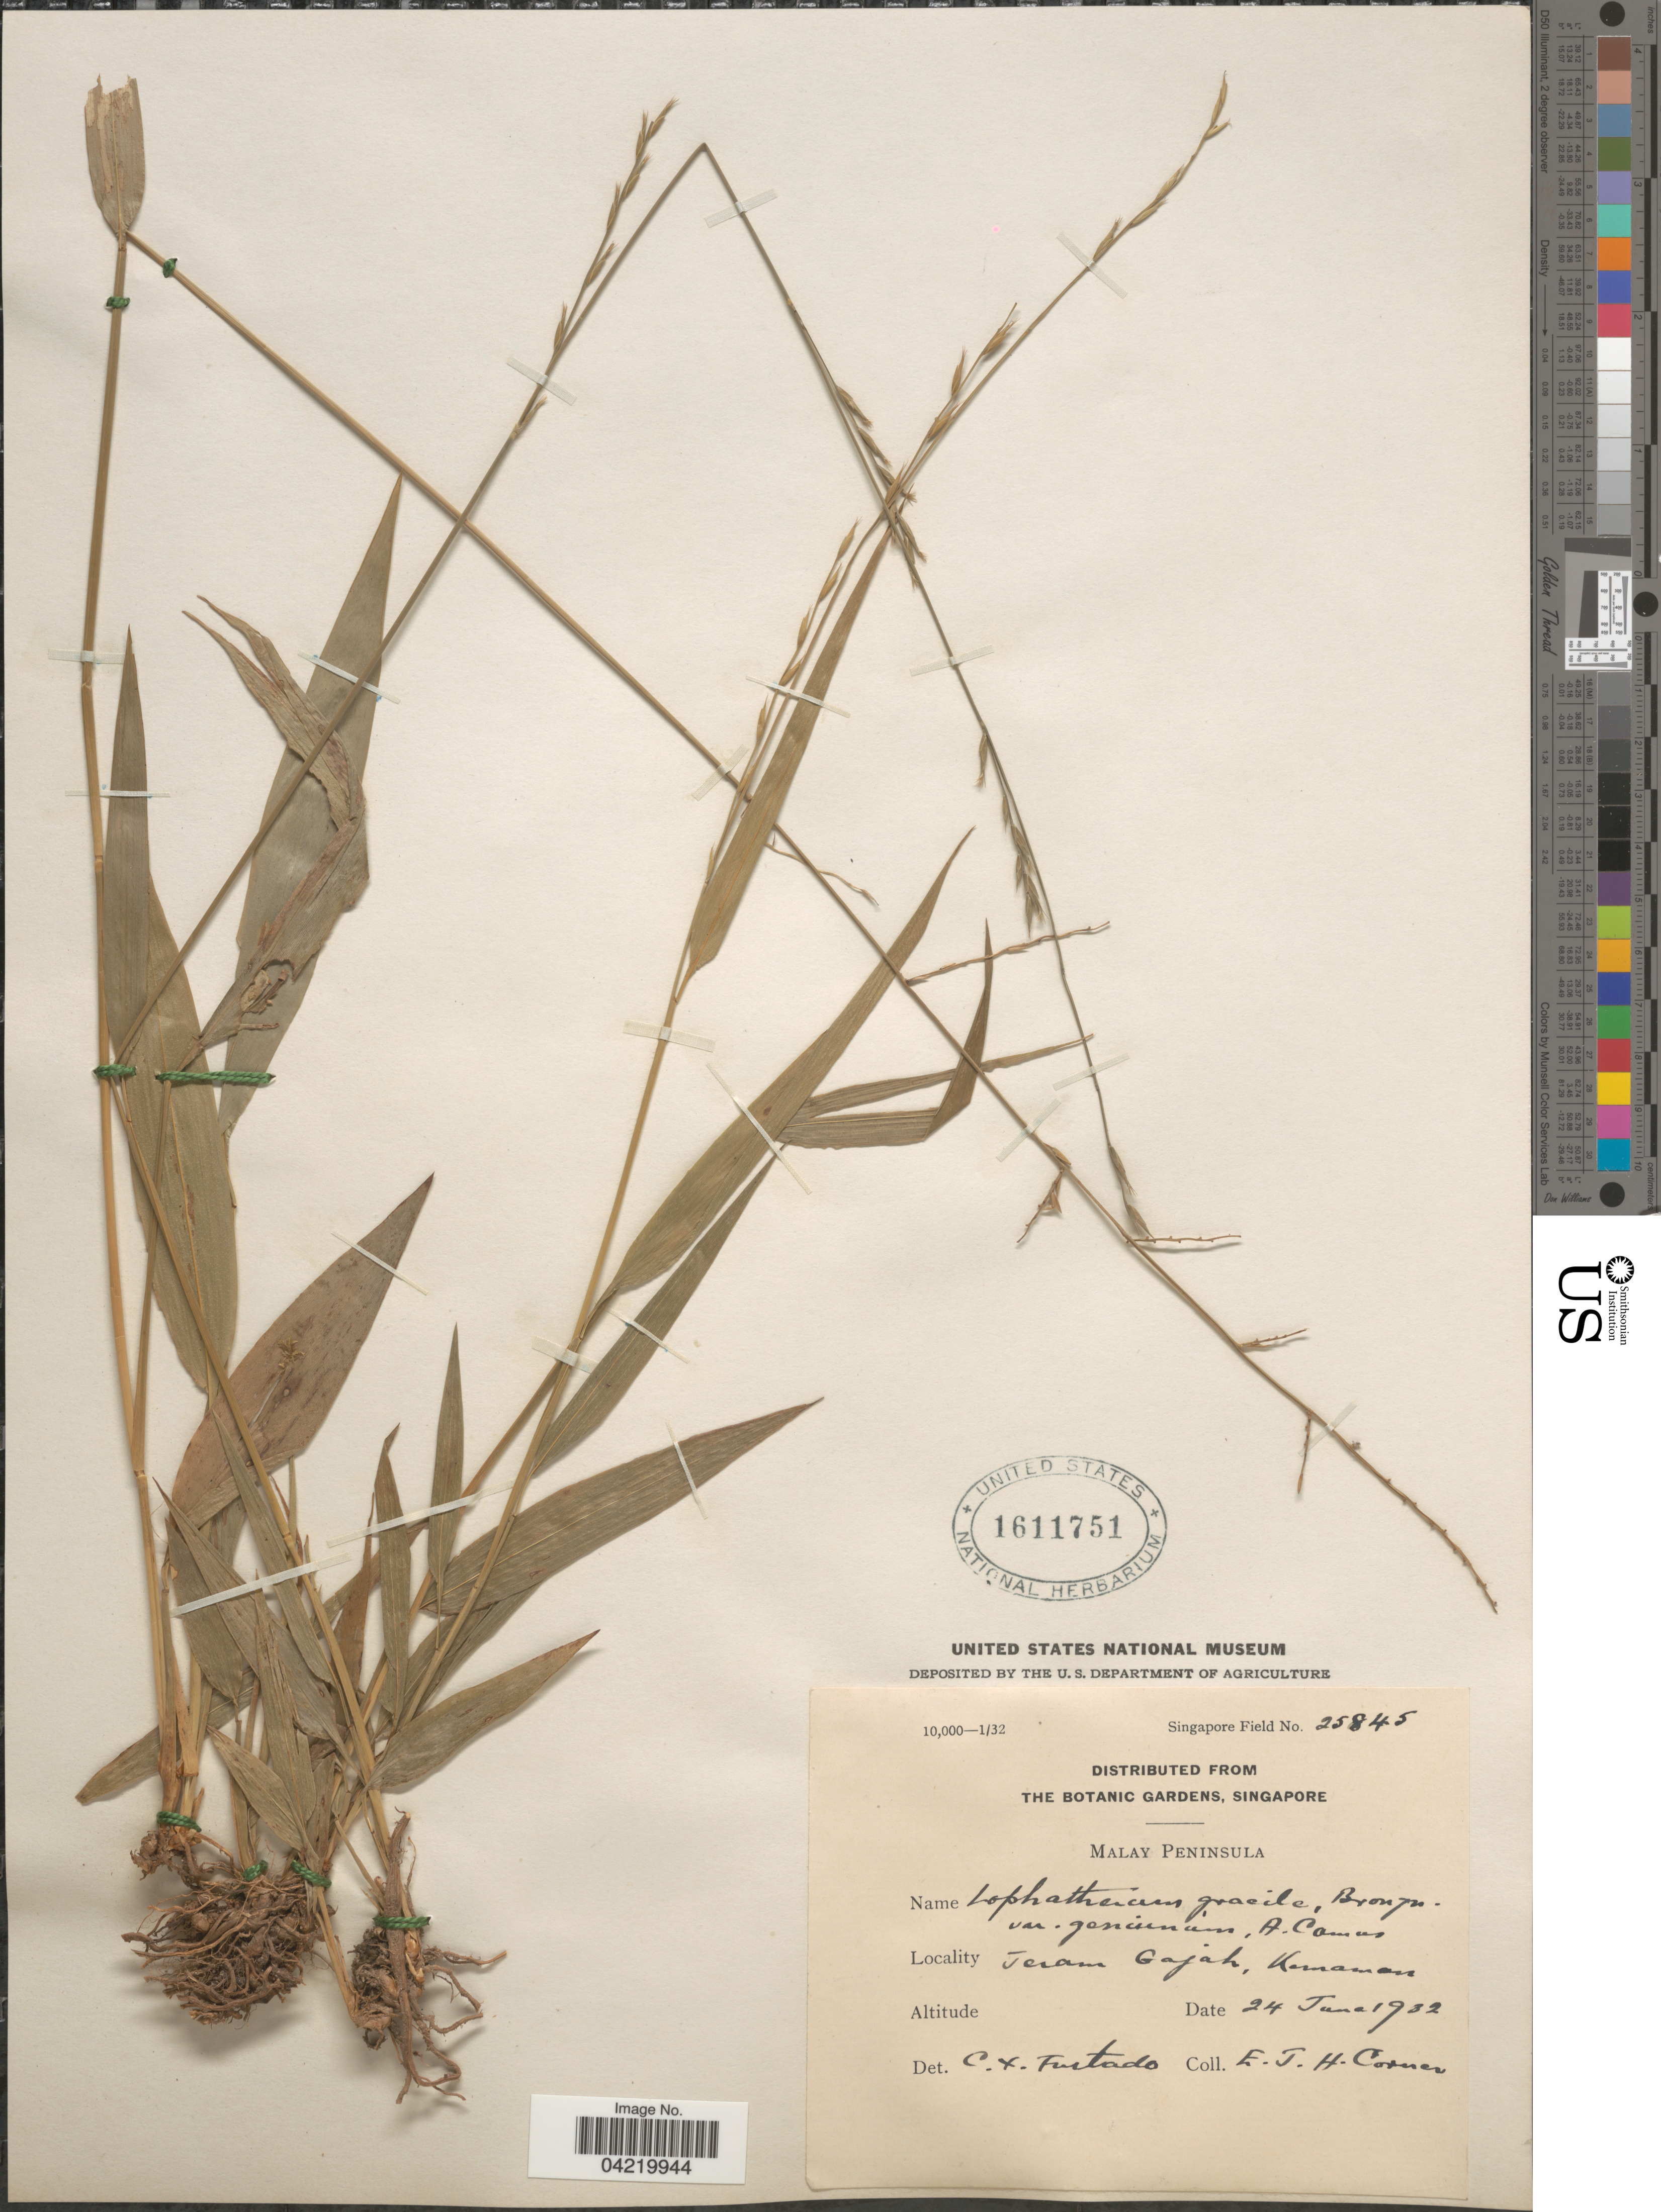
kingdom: Plantae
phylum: Tracheophyta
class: Liliopsida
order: Poales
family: Poaceae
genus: Lophatherum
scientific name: Lophatherum gracile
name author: Brongn.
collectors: E. Corner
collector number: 25845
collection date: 1932-06-24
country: Malaysia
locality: Jeram Gajah, Kauaran.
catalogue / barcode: US 1611751